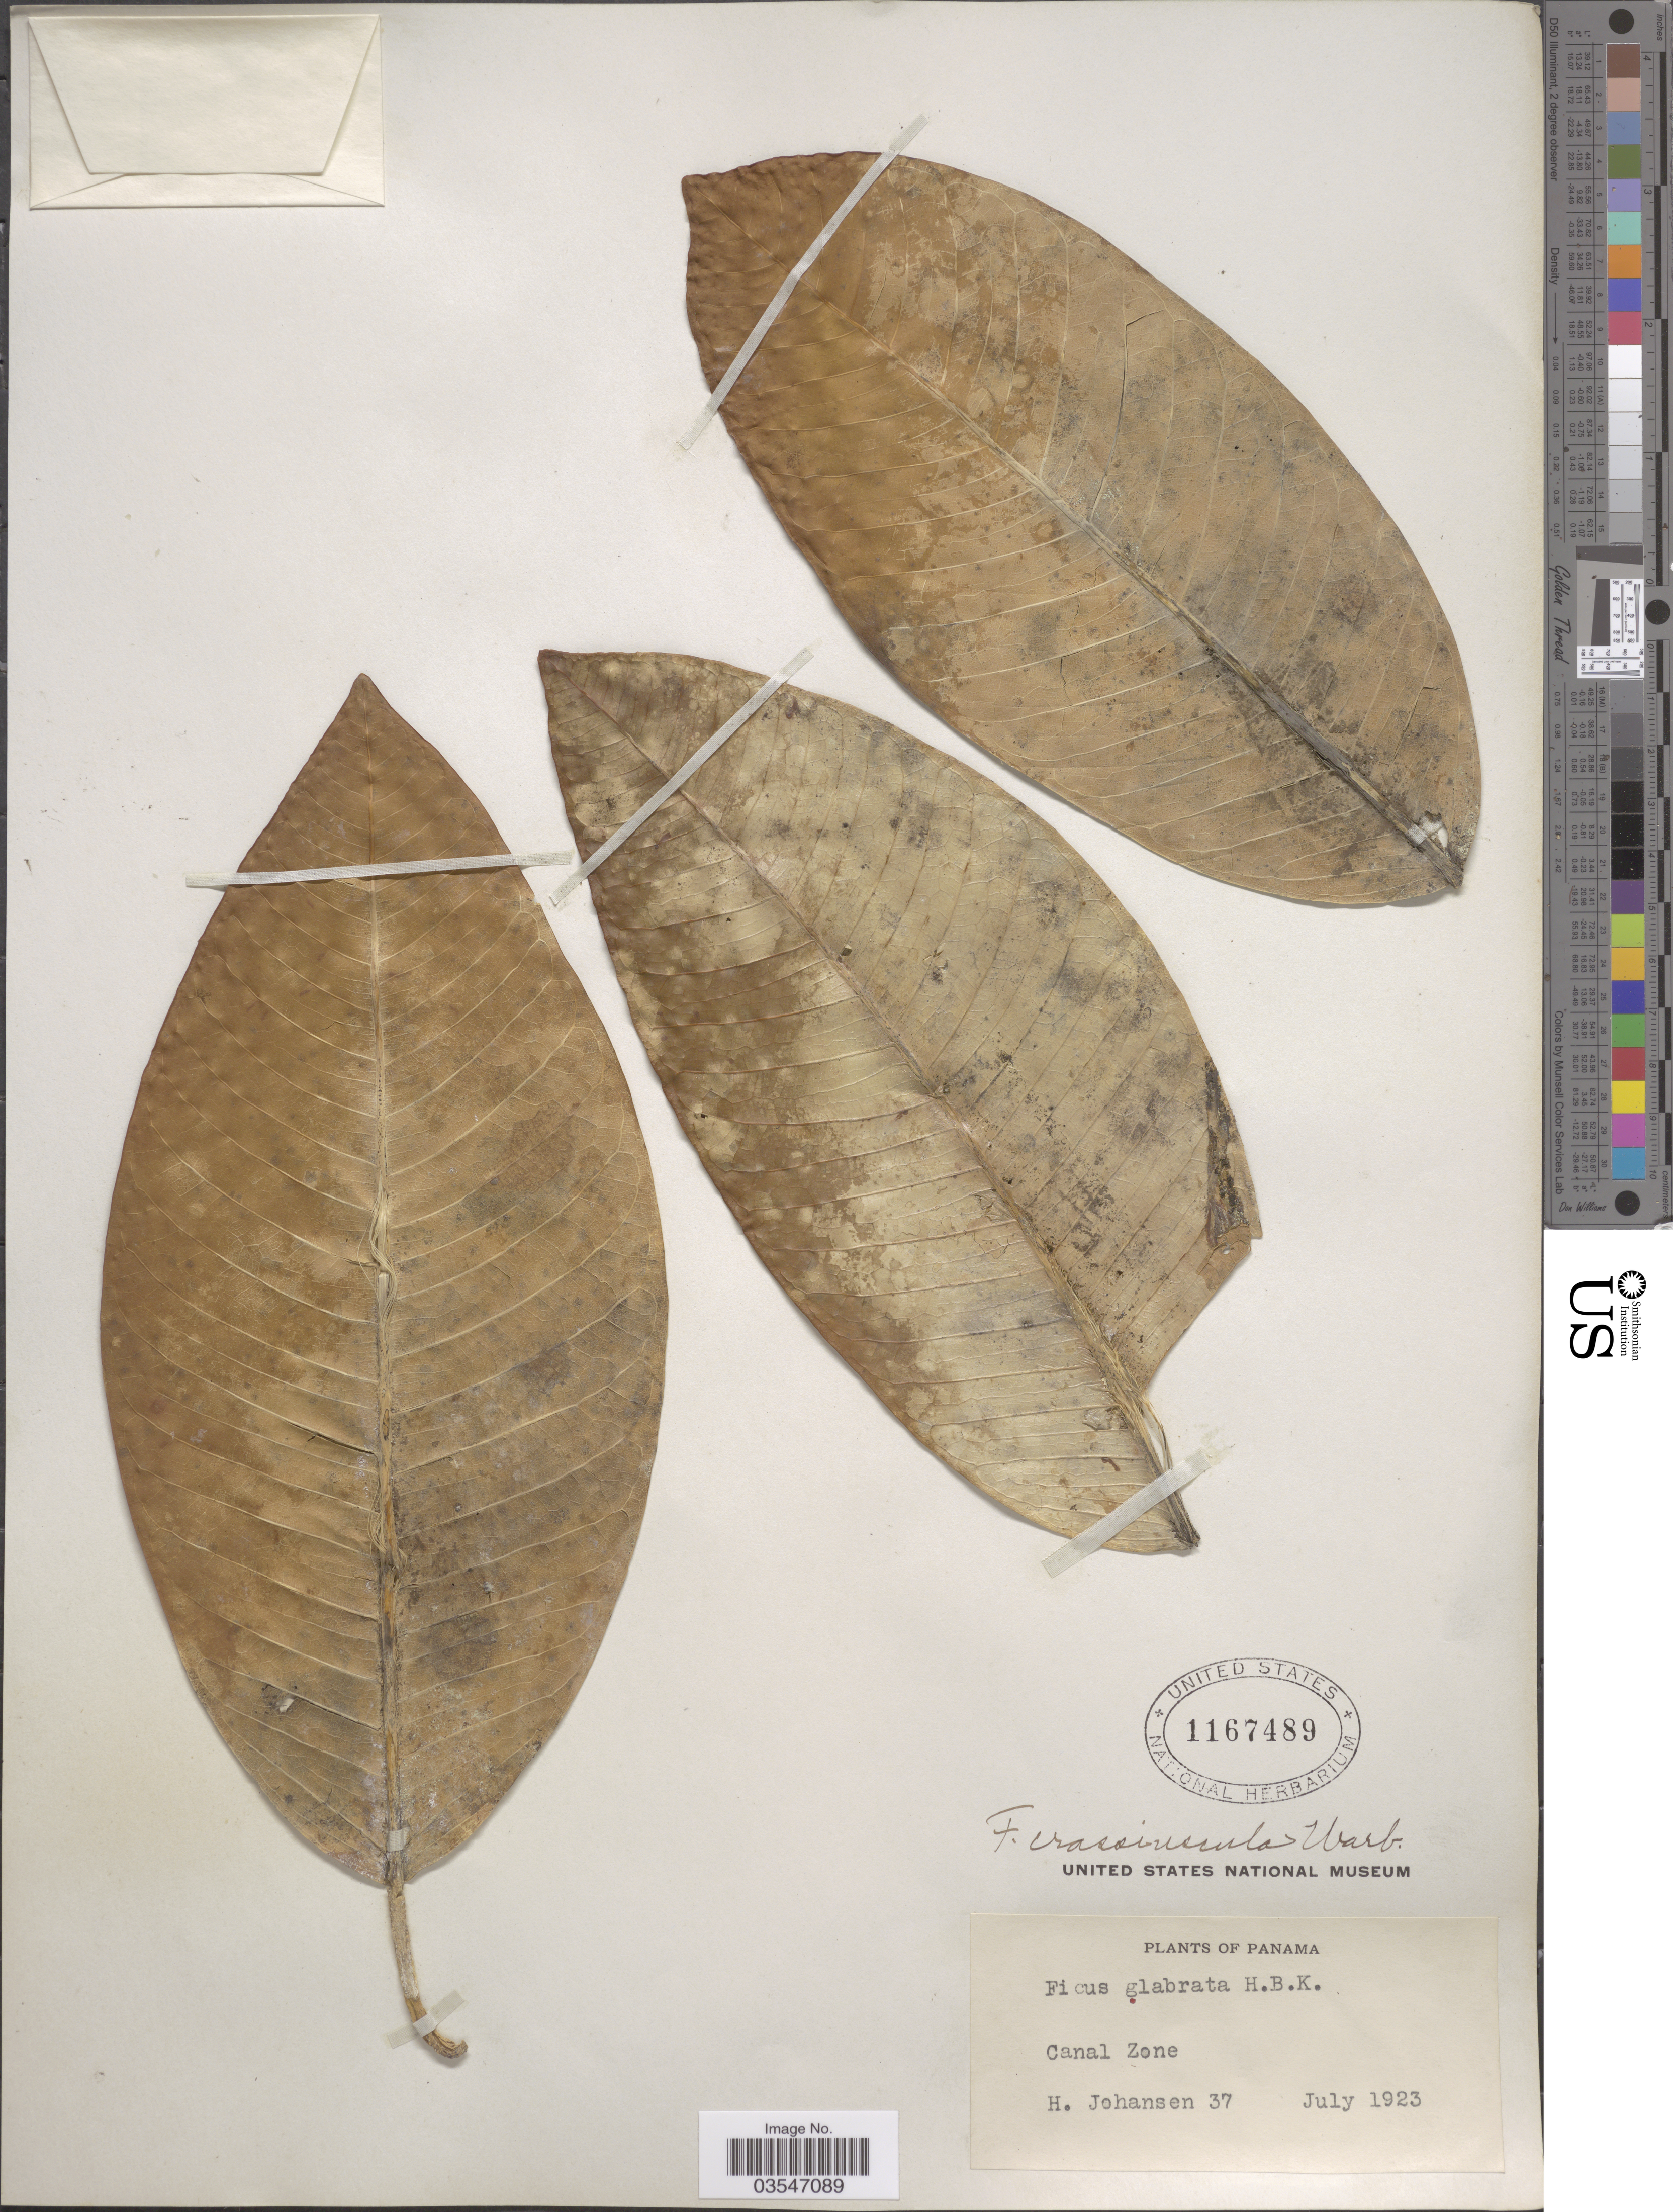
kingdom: Plantae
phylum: Tracheophyta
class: Magnoliopsida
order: Rosales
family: Moraceae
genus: Ficus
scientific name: Ficus crassiuscula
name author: Warb. ex Standl.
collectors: H. Johansen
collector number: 37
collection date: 1923-07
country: Panama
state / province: Colón / Panamá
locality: Canal Zone.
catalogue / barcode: US 1167489